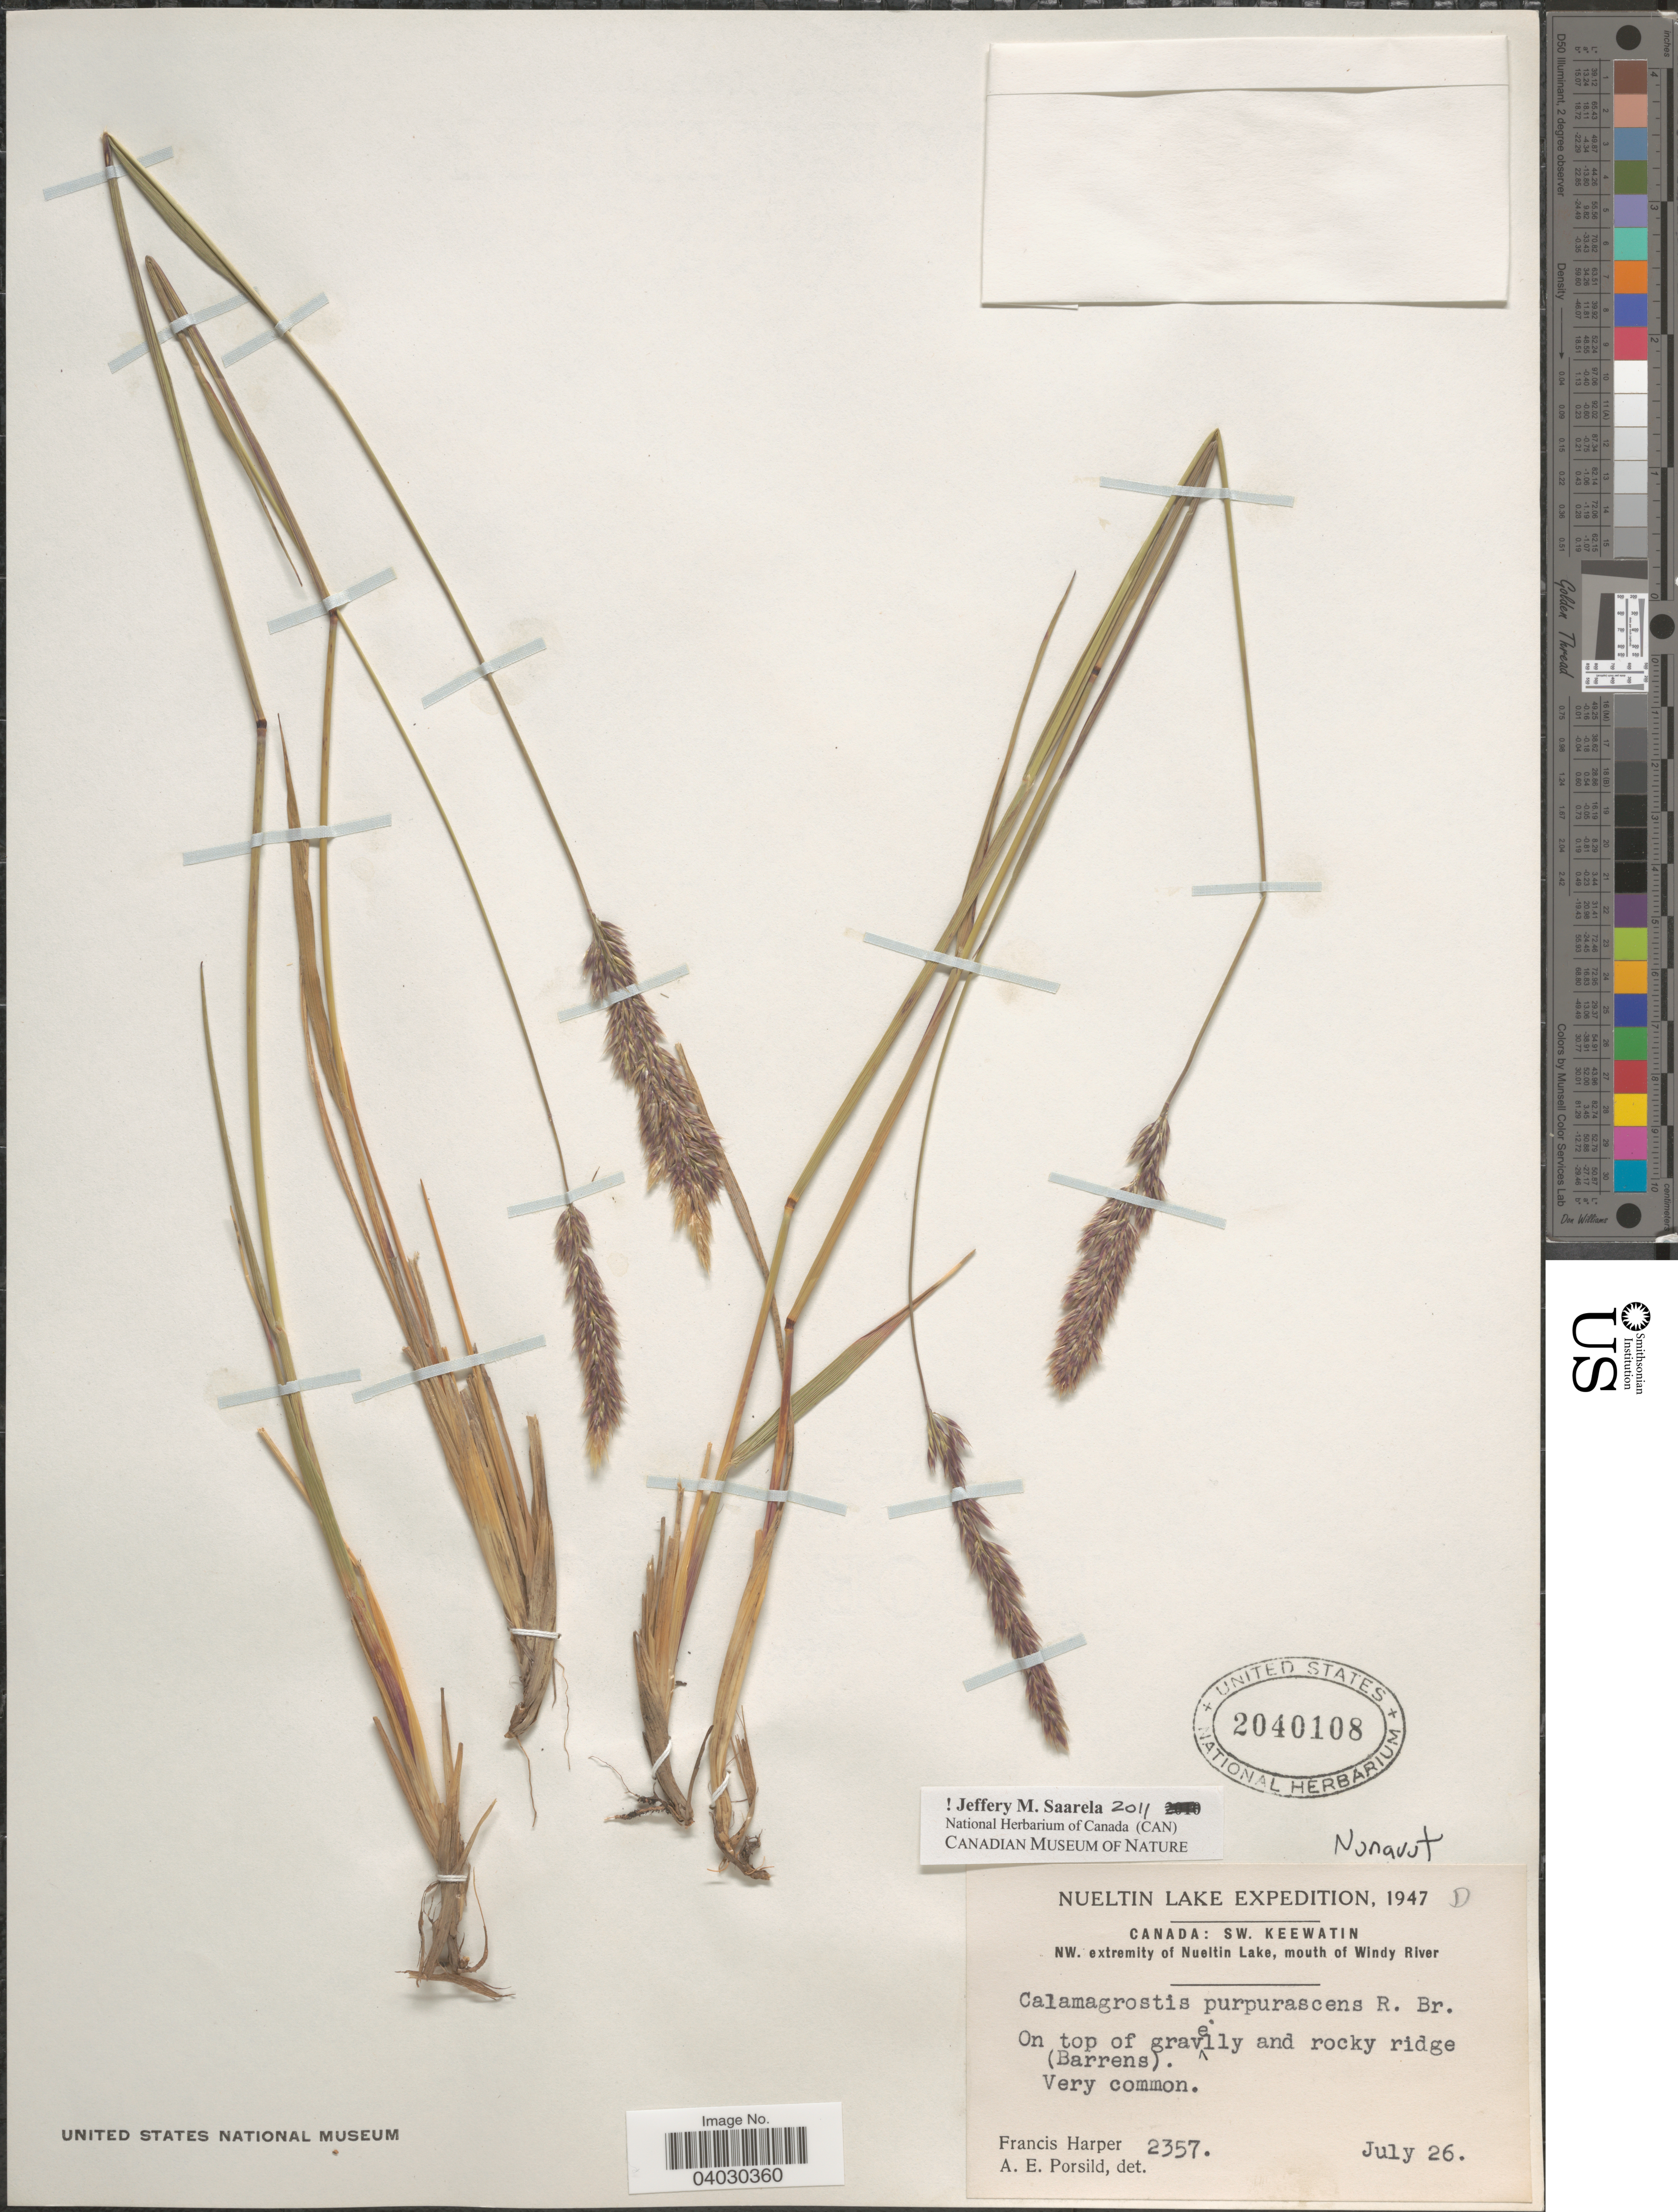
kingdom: Plantae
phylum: Tracheophyta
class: Liliopsida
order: Poales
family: Poaceae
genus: Calamagrostis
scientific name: Calamagrostis purpurascens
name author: R. Br.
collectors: F. Harper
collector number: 2357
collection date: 1947-07-26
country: Canada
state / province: Nunavut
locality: SW. Keewatin NW. extremity of Nueltin Lake, mouth of Windy River. Barrens.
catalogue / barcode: US 2040108